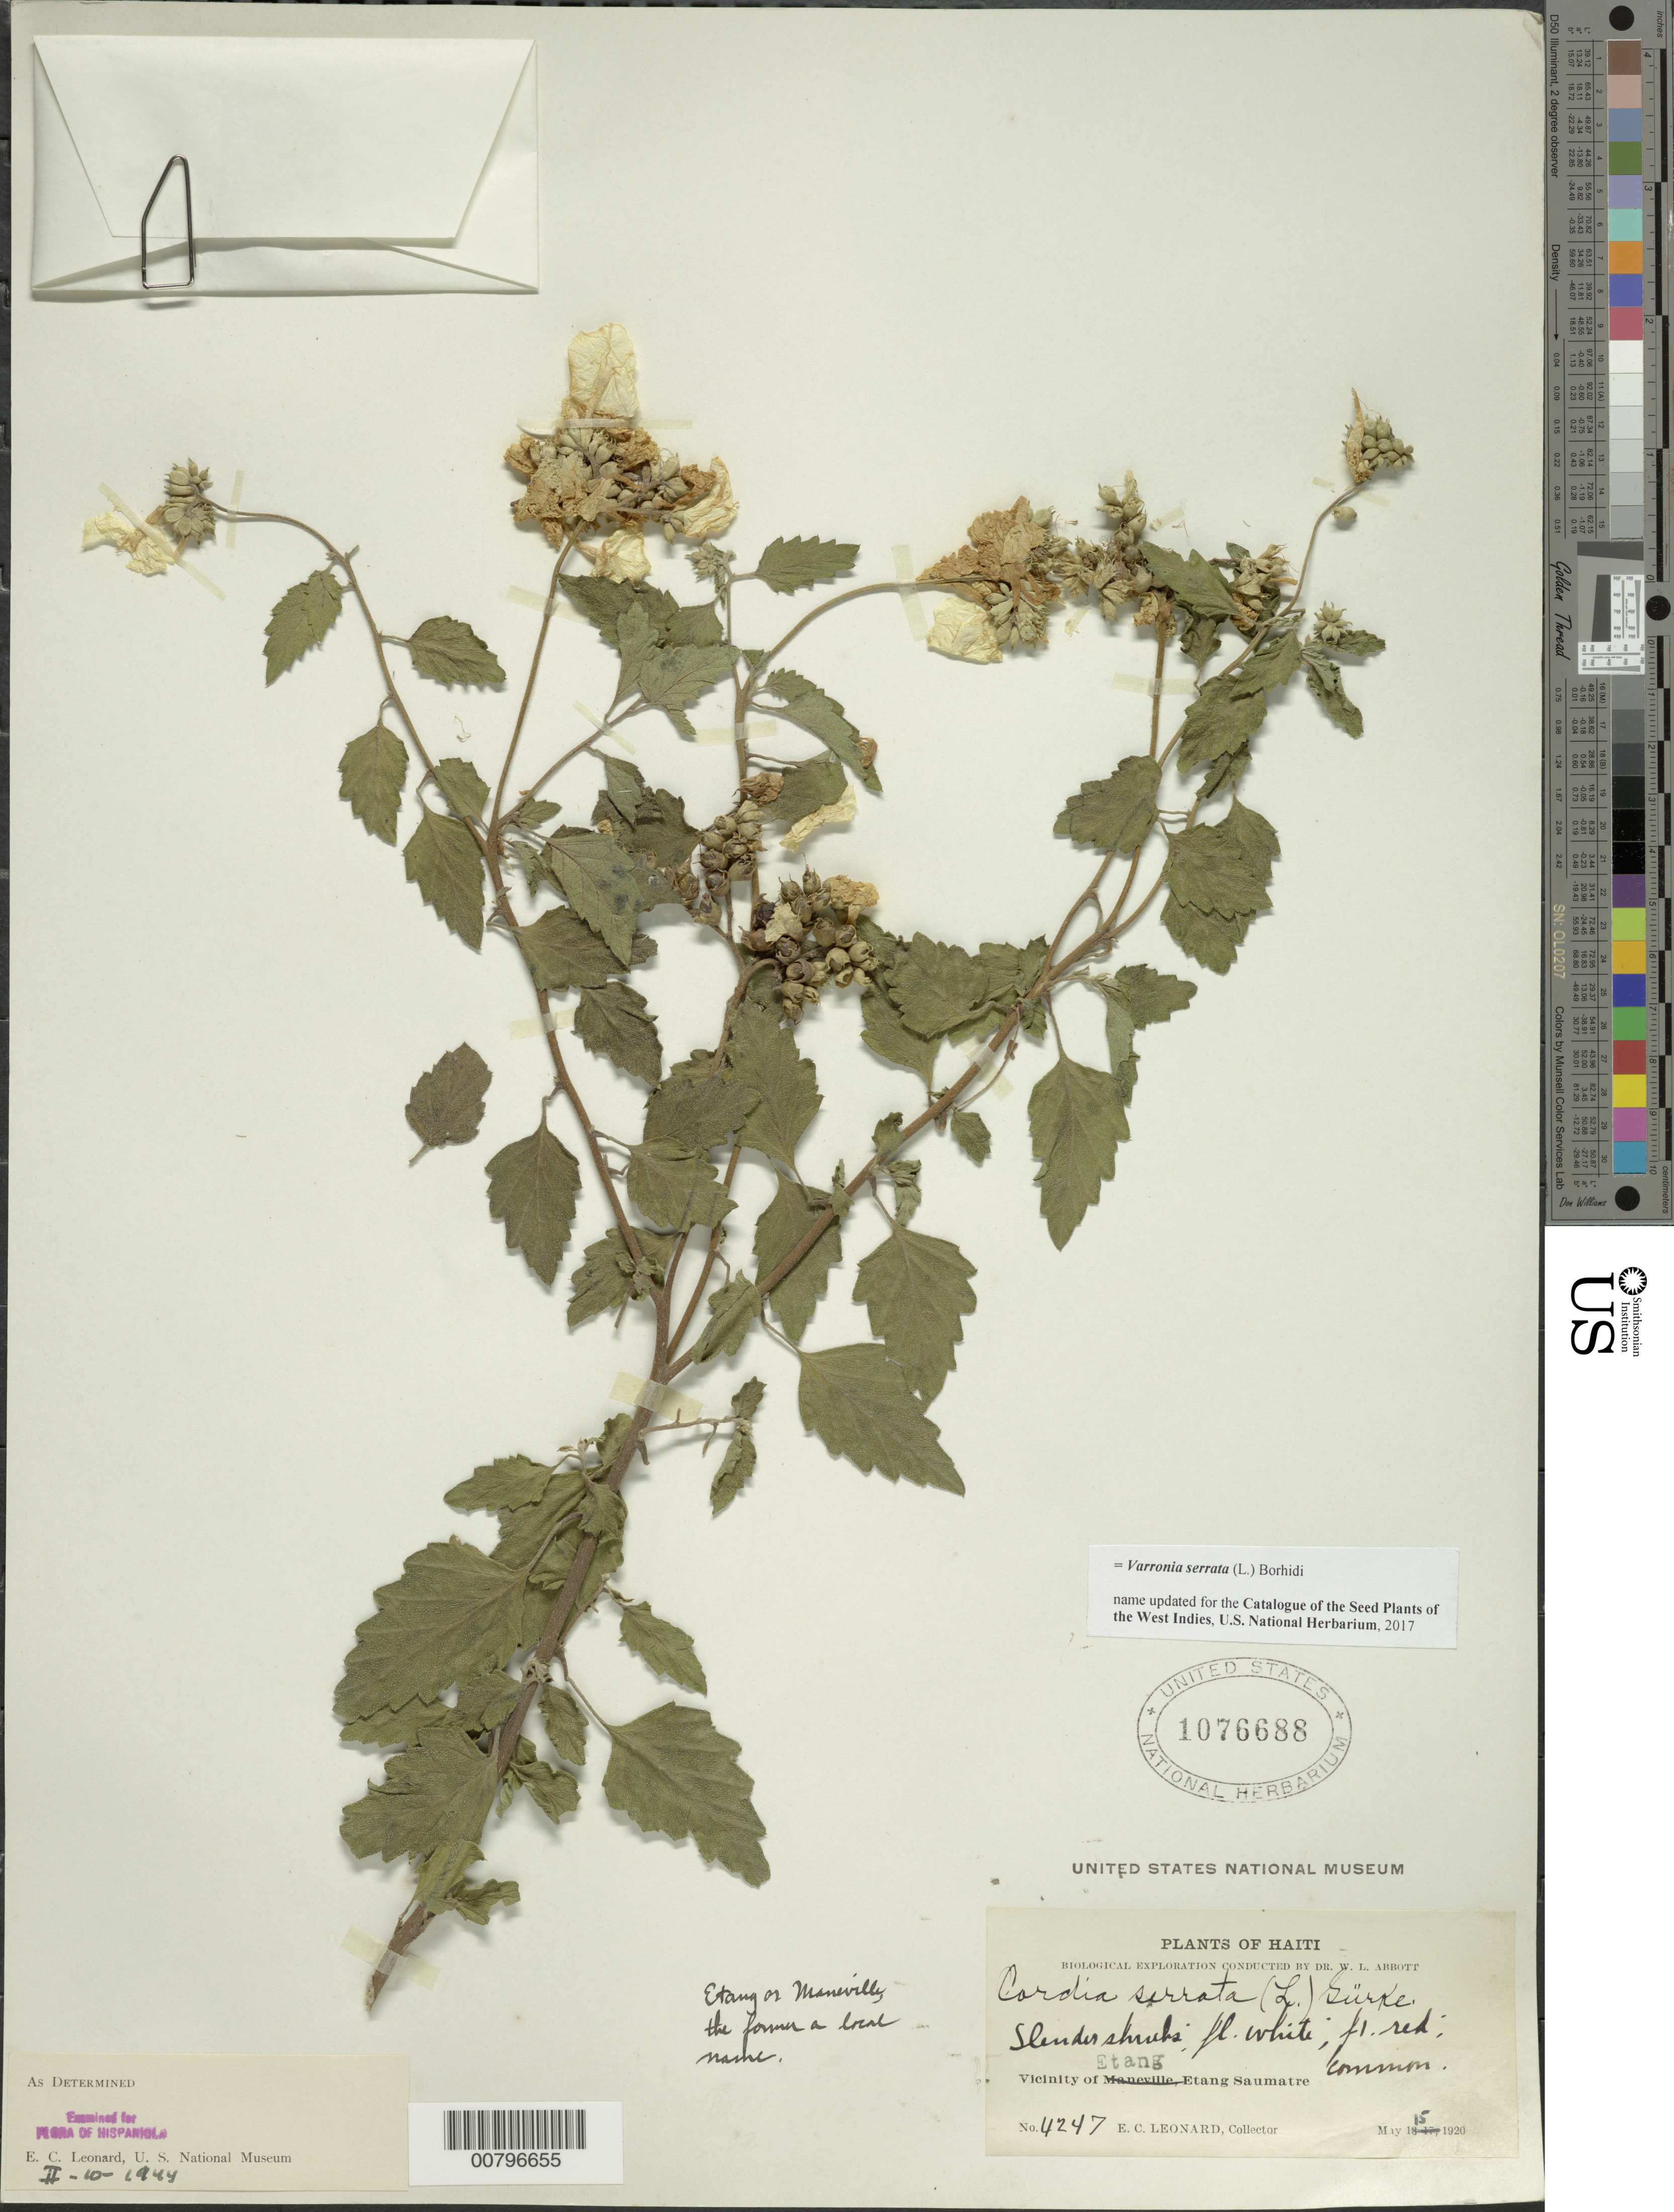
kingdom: Plantae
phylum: Tracheophyta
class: Magnoliopsida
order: Boraginales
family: Cordiaceae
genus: Varronia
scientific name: Varronia serrata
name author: (L.) Borhidi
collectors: E. C. Leonard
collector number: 4247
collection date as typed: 15 May 1920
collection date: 1920-05-15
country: Haiti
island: Hispaniola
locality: Etang Saumatre, vicinity of Etang.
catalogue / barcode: US 1076688